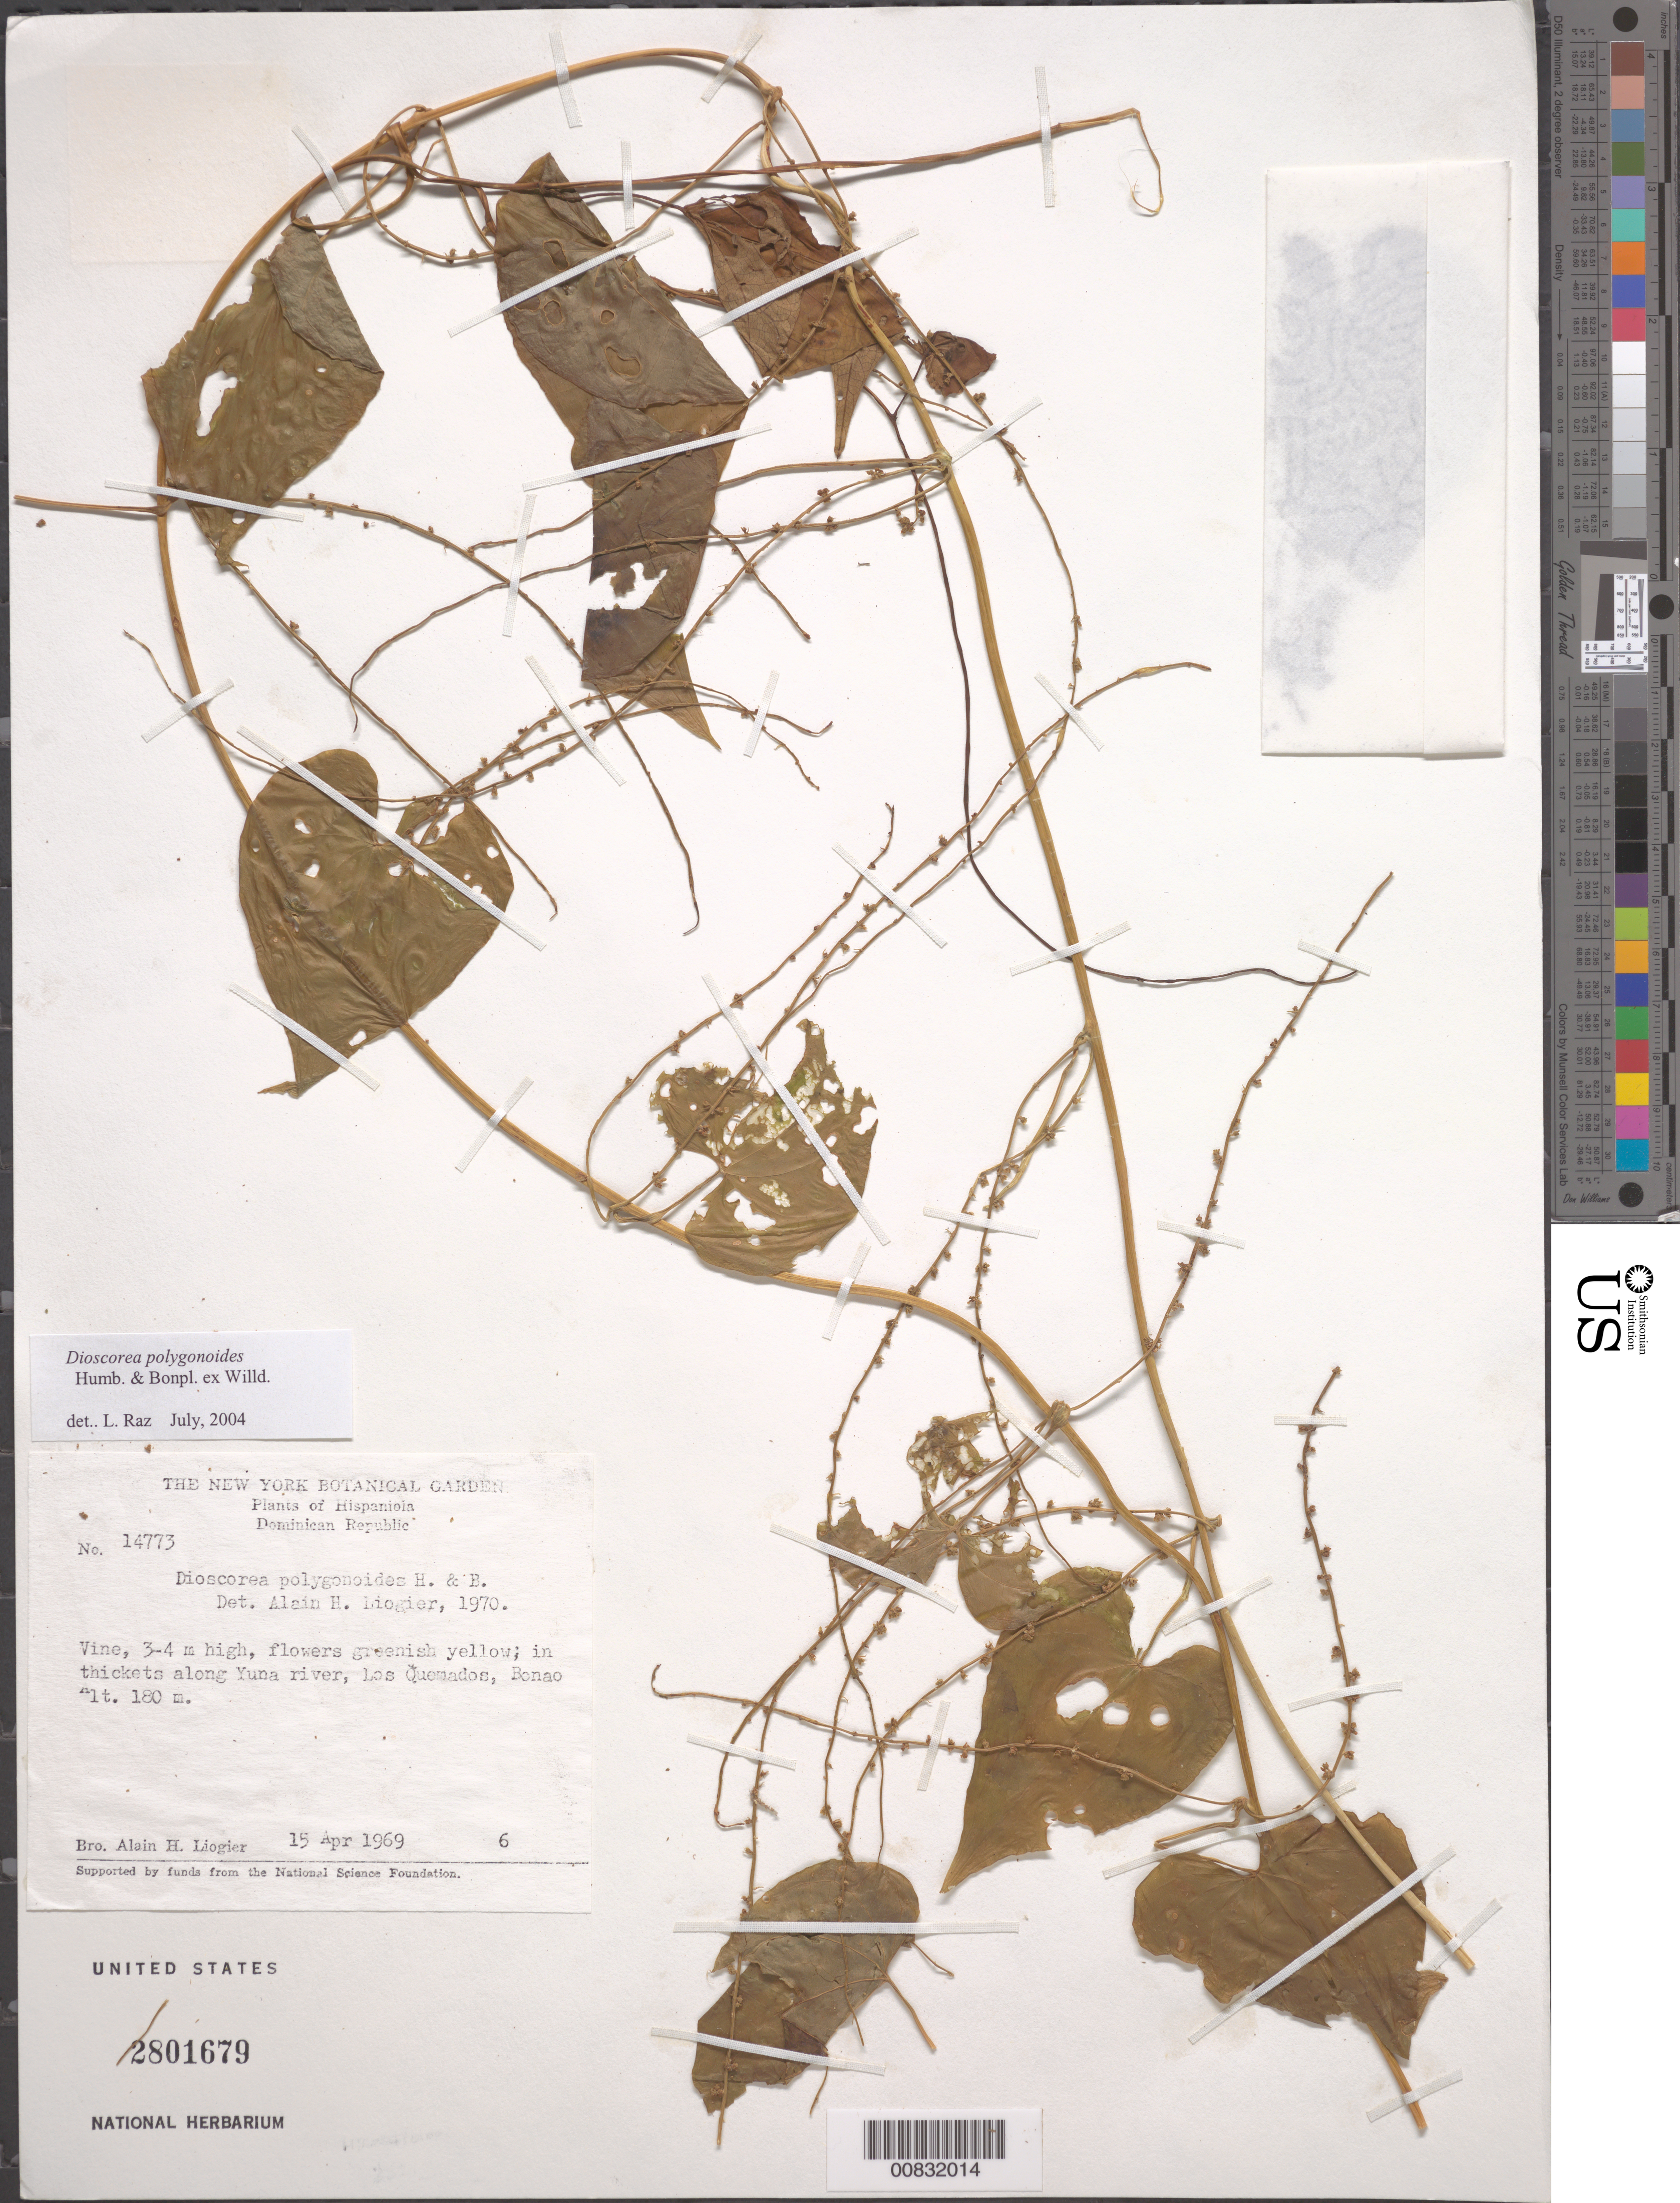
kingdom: Plantae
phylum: Tracheophyta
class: Liliopsida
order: Dioscoreales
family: Dioscoreaceae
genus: Dioscorea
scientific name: Dioscorea polygonoides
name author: Humb. & Bonpl. ex Willd.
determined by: Raz, Lauren, (K)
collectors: A. H. Liogier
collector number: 14773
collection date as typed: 15 Apr 1969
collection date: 1969-04-15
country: Dominican Republic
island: Hispaniola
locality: In thickets along Yuna river, Los Quemados, Bonao.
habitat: In thickets.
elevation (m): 180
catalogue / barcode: US 2801679